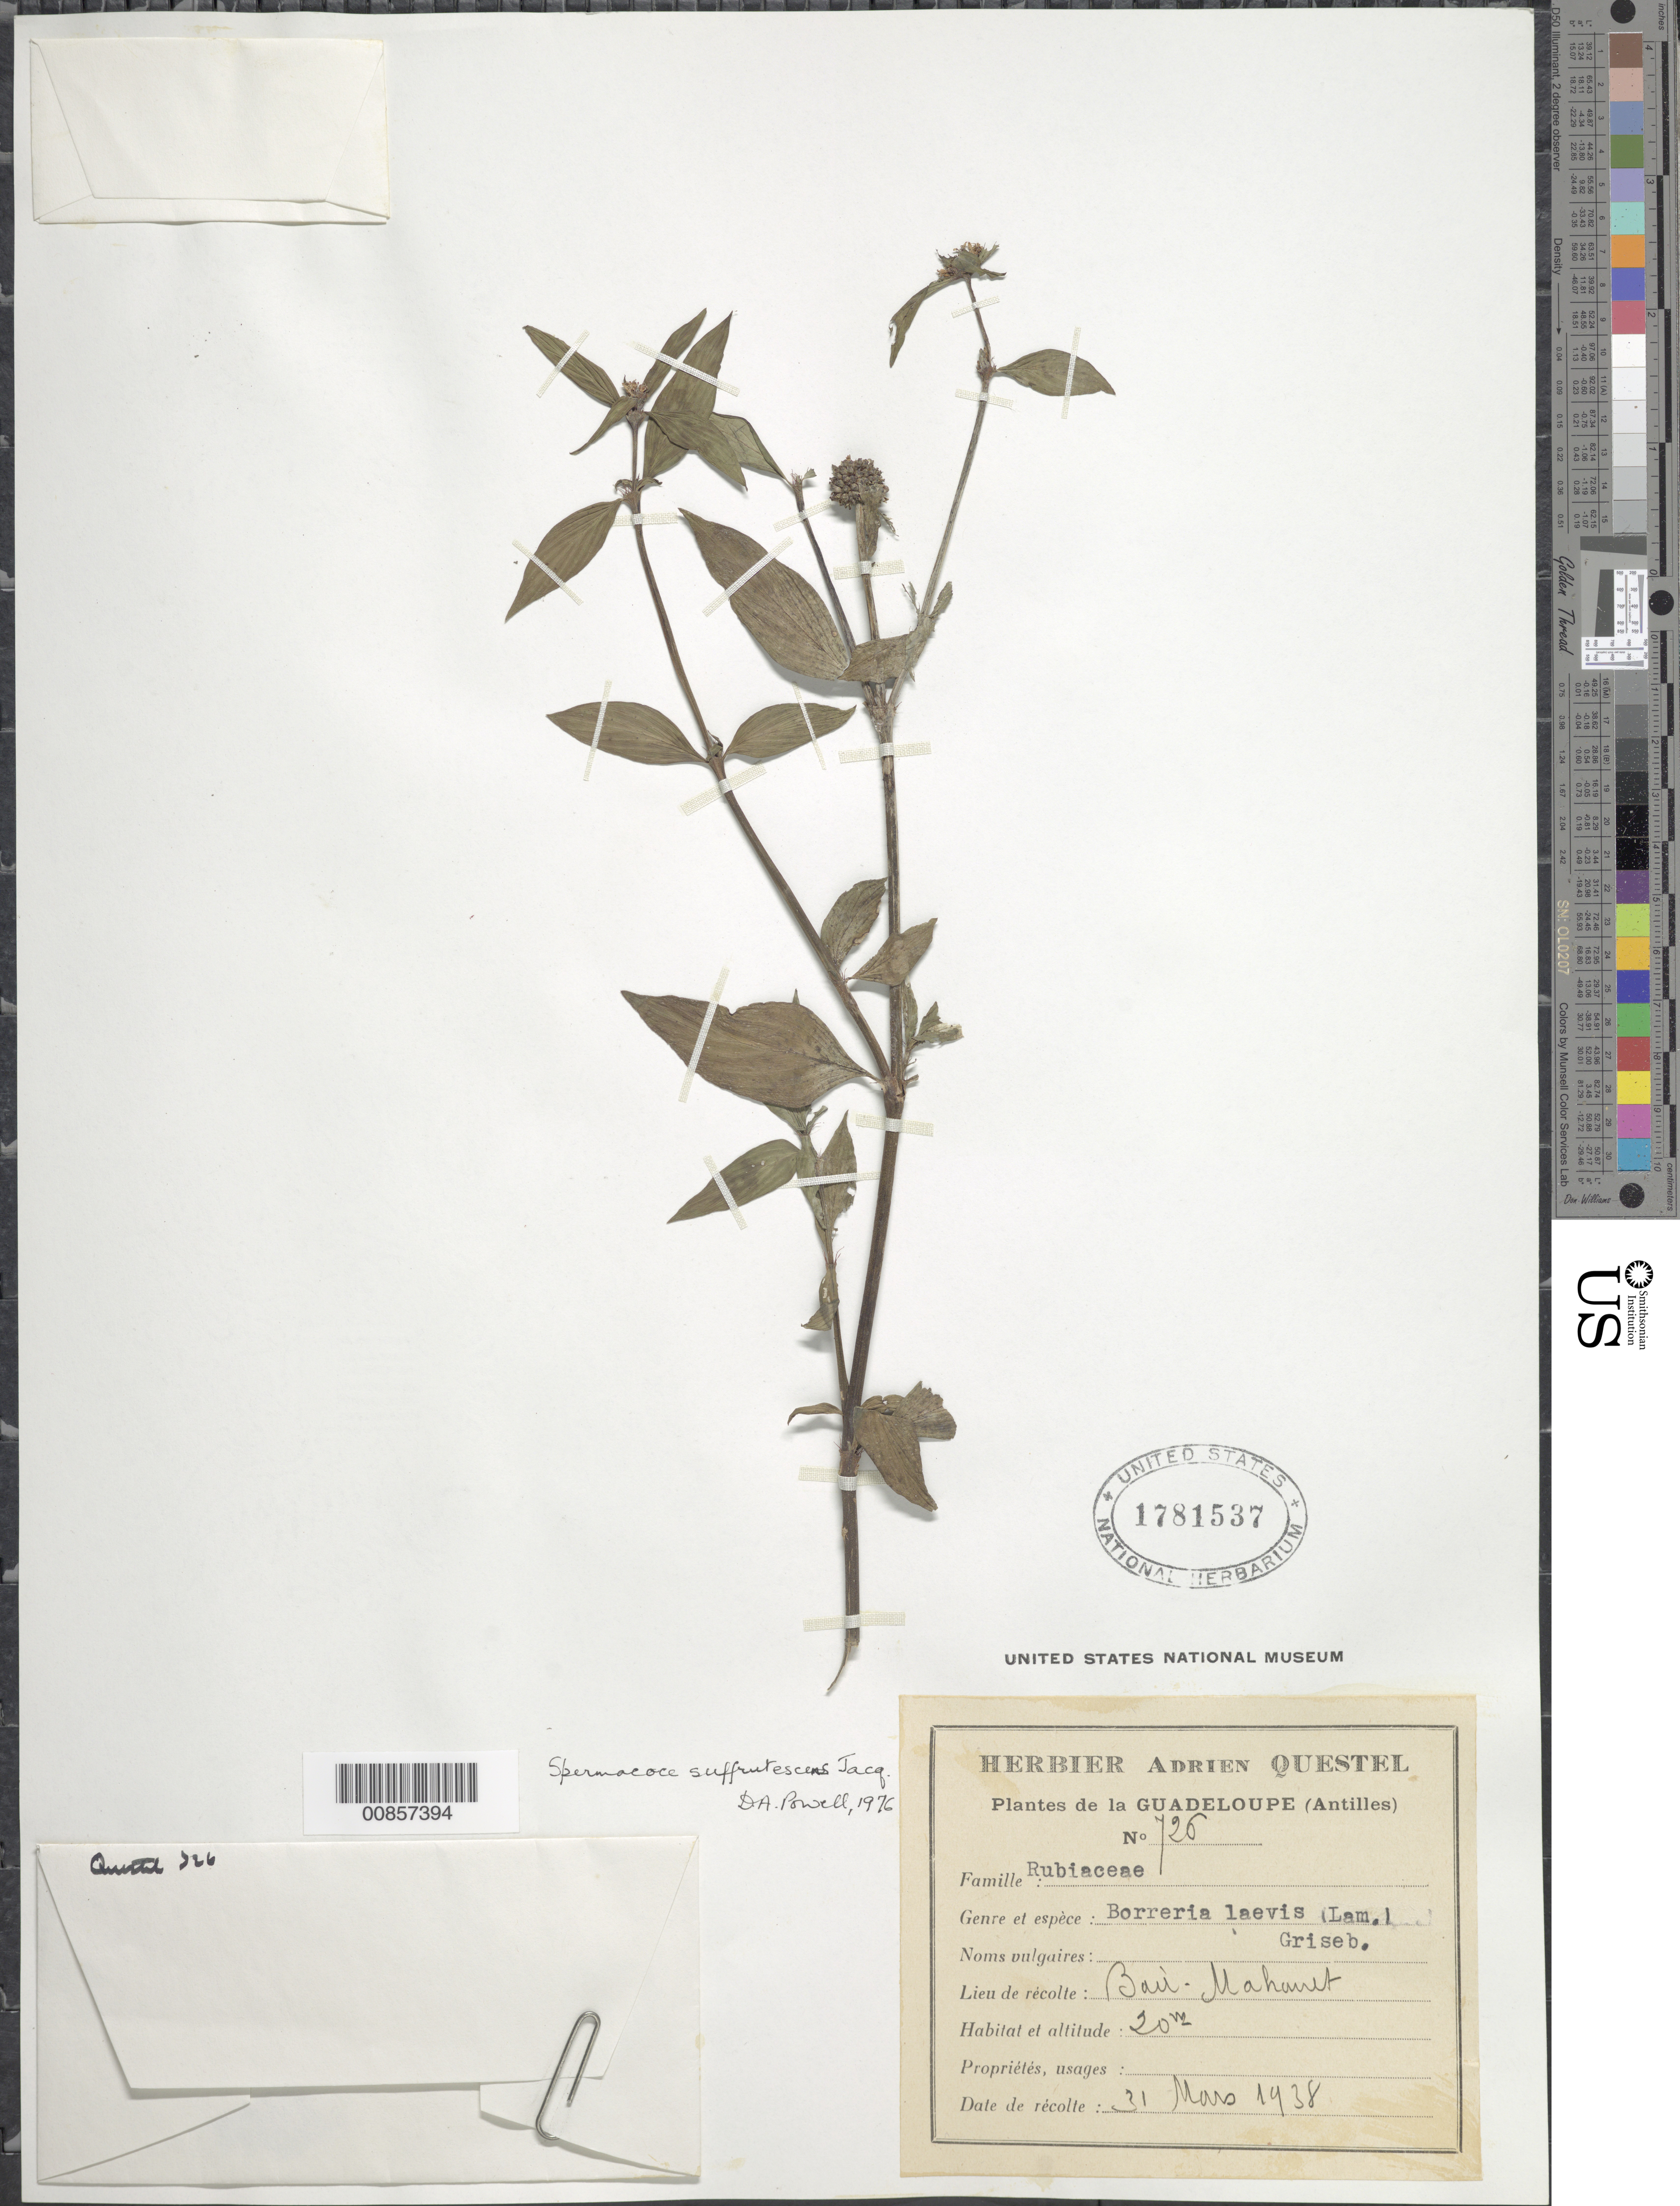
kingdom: Plantae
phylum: Tracheophyta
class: Magnoliopsida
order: Gentianales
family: Rubiaceae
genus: Spermacoce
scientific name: Spermacoce remota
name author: Lam.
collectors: A. Questel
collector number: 726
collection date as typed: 31 Mar 1938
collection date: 1938-03-31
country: Guadeloupe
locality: Baù (sp?) - Mahanet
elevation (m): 20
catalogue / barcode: US 1781537